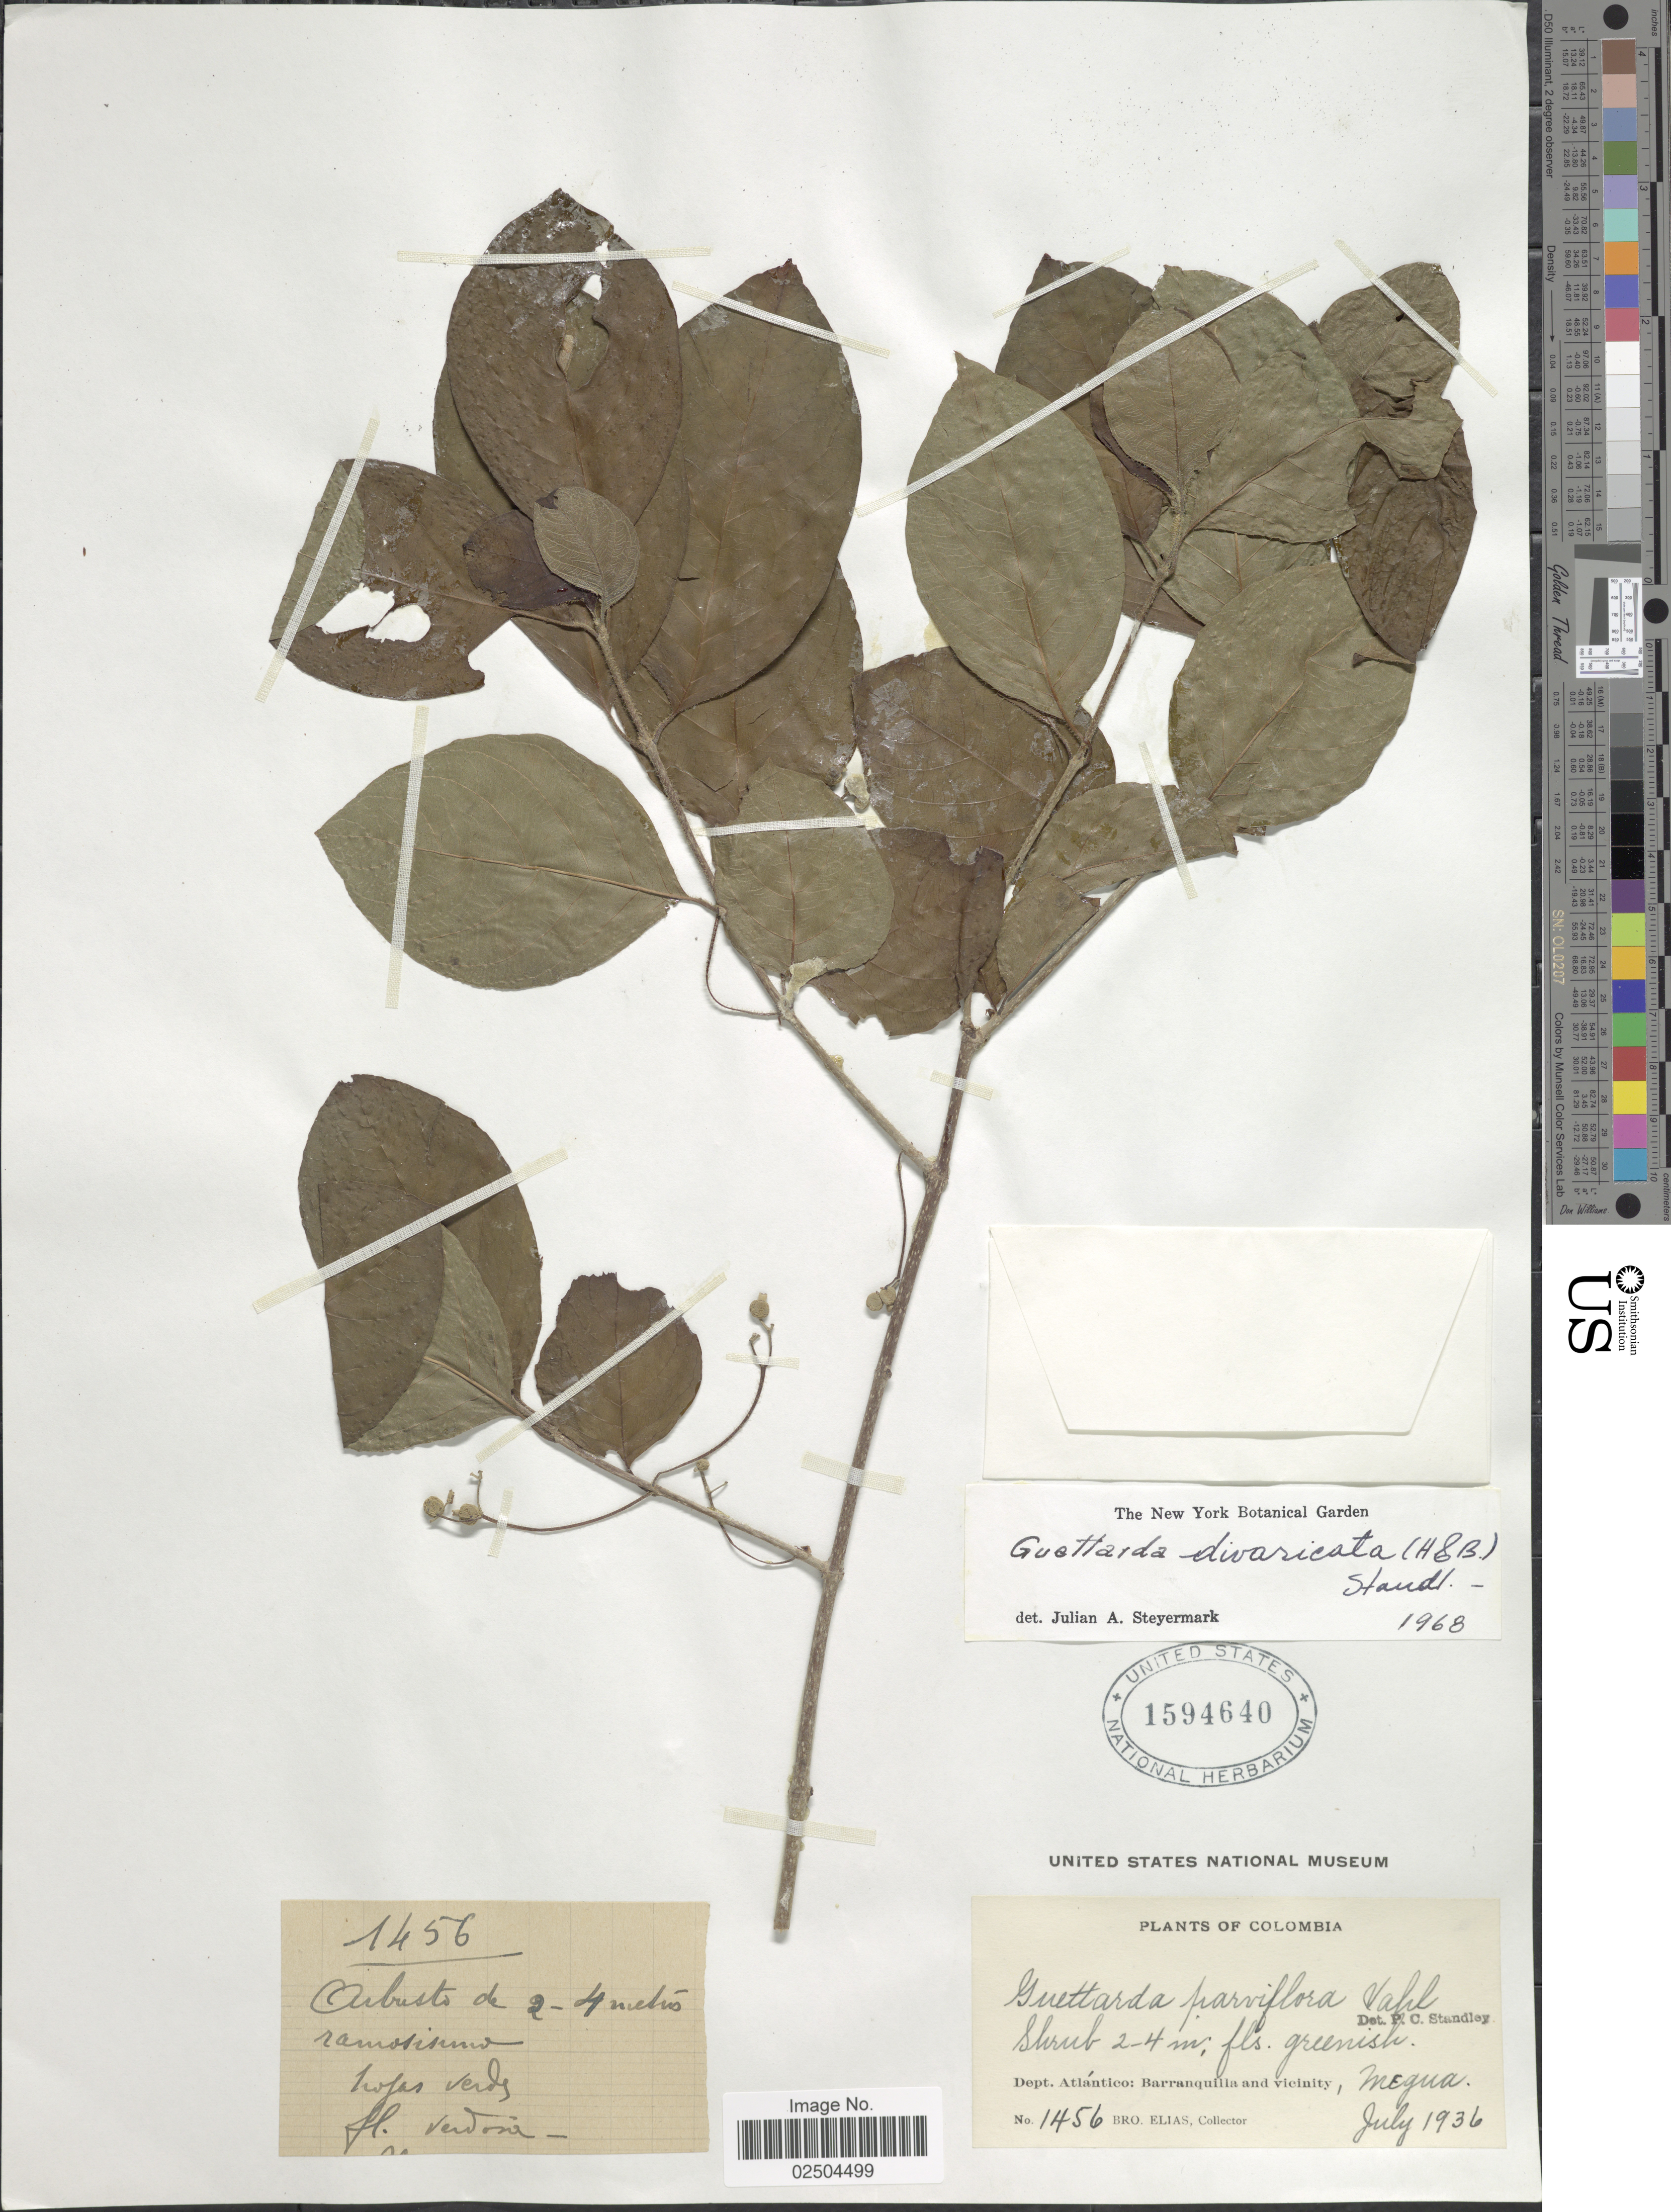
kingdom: Plantae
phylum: Tracheophyta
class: Magnoliopsida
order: Gentianales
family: Rubiaceae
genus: Guettarda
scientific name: Guettarda divaricata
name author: (Humb. & Bonpl. ex Roem. & Schult.) Standl.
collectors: Bro. Elias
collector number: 1456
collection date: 1936-07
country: Colombia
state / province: Atlántico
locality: Dept. Atlantico: Barranquilla and vicinity, megua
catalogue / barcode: US 1594640